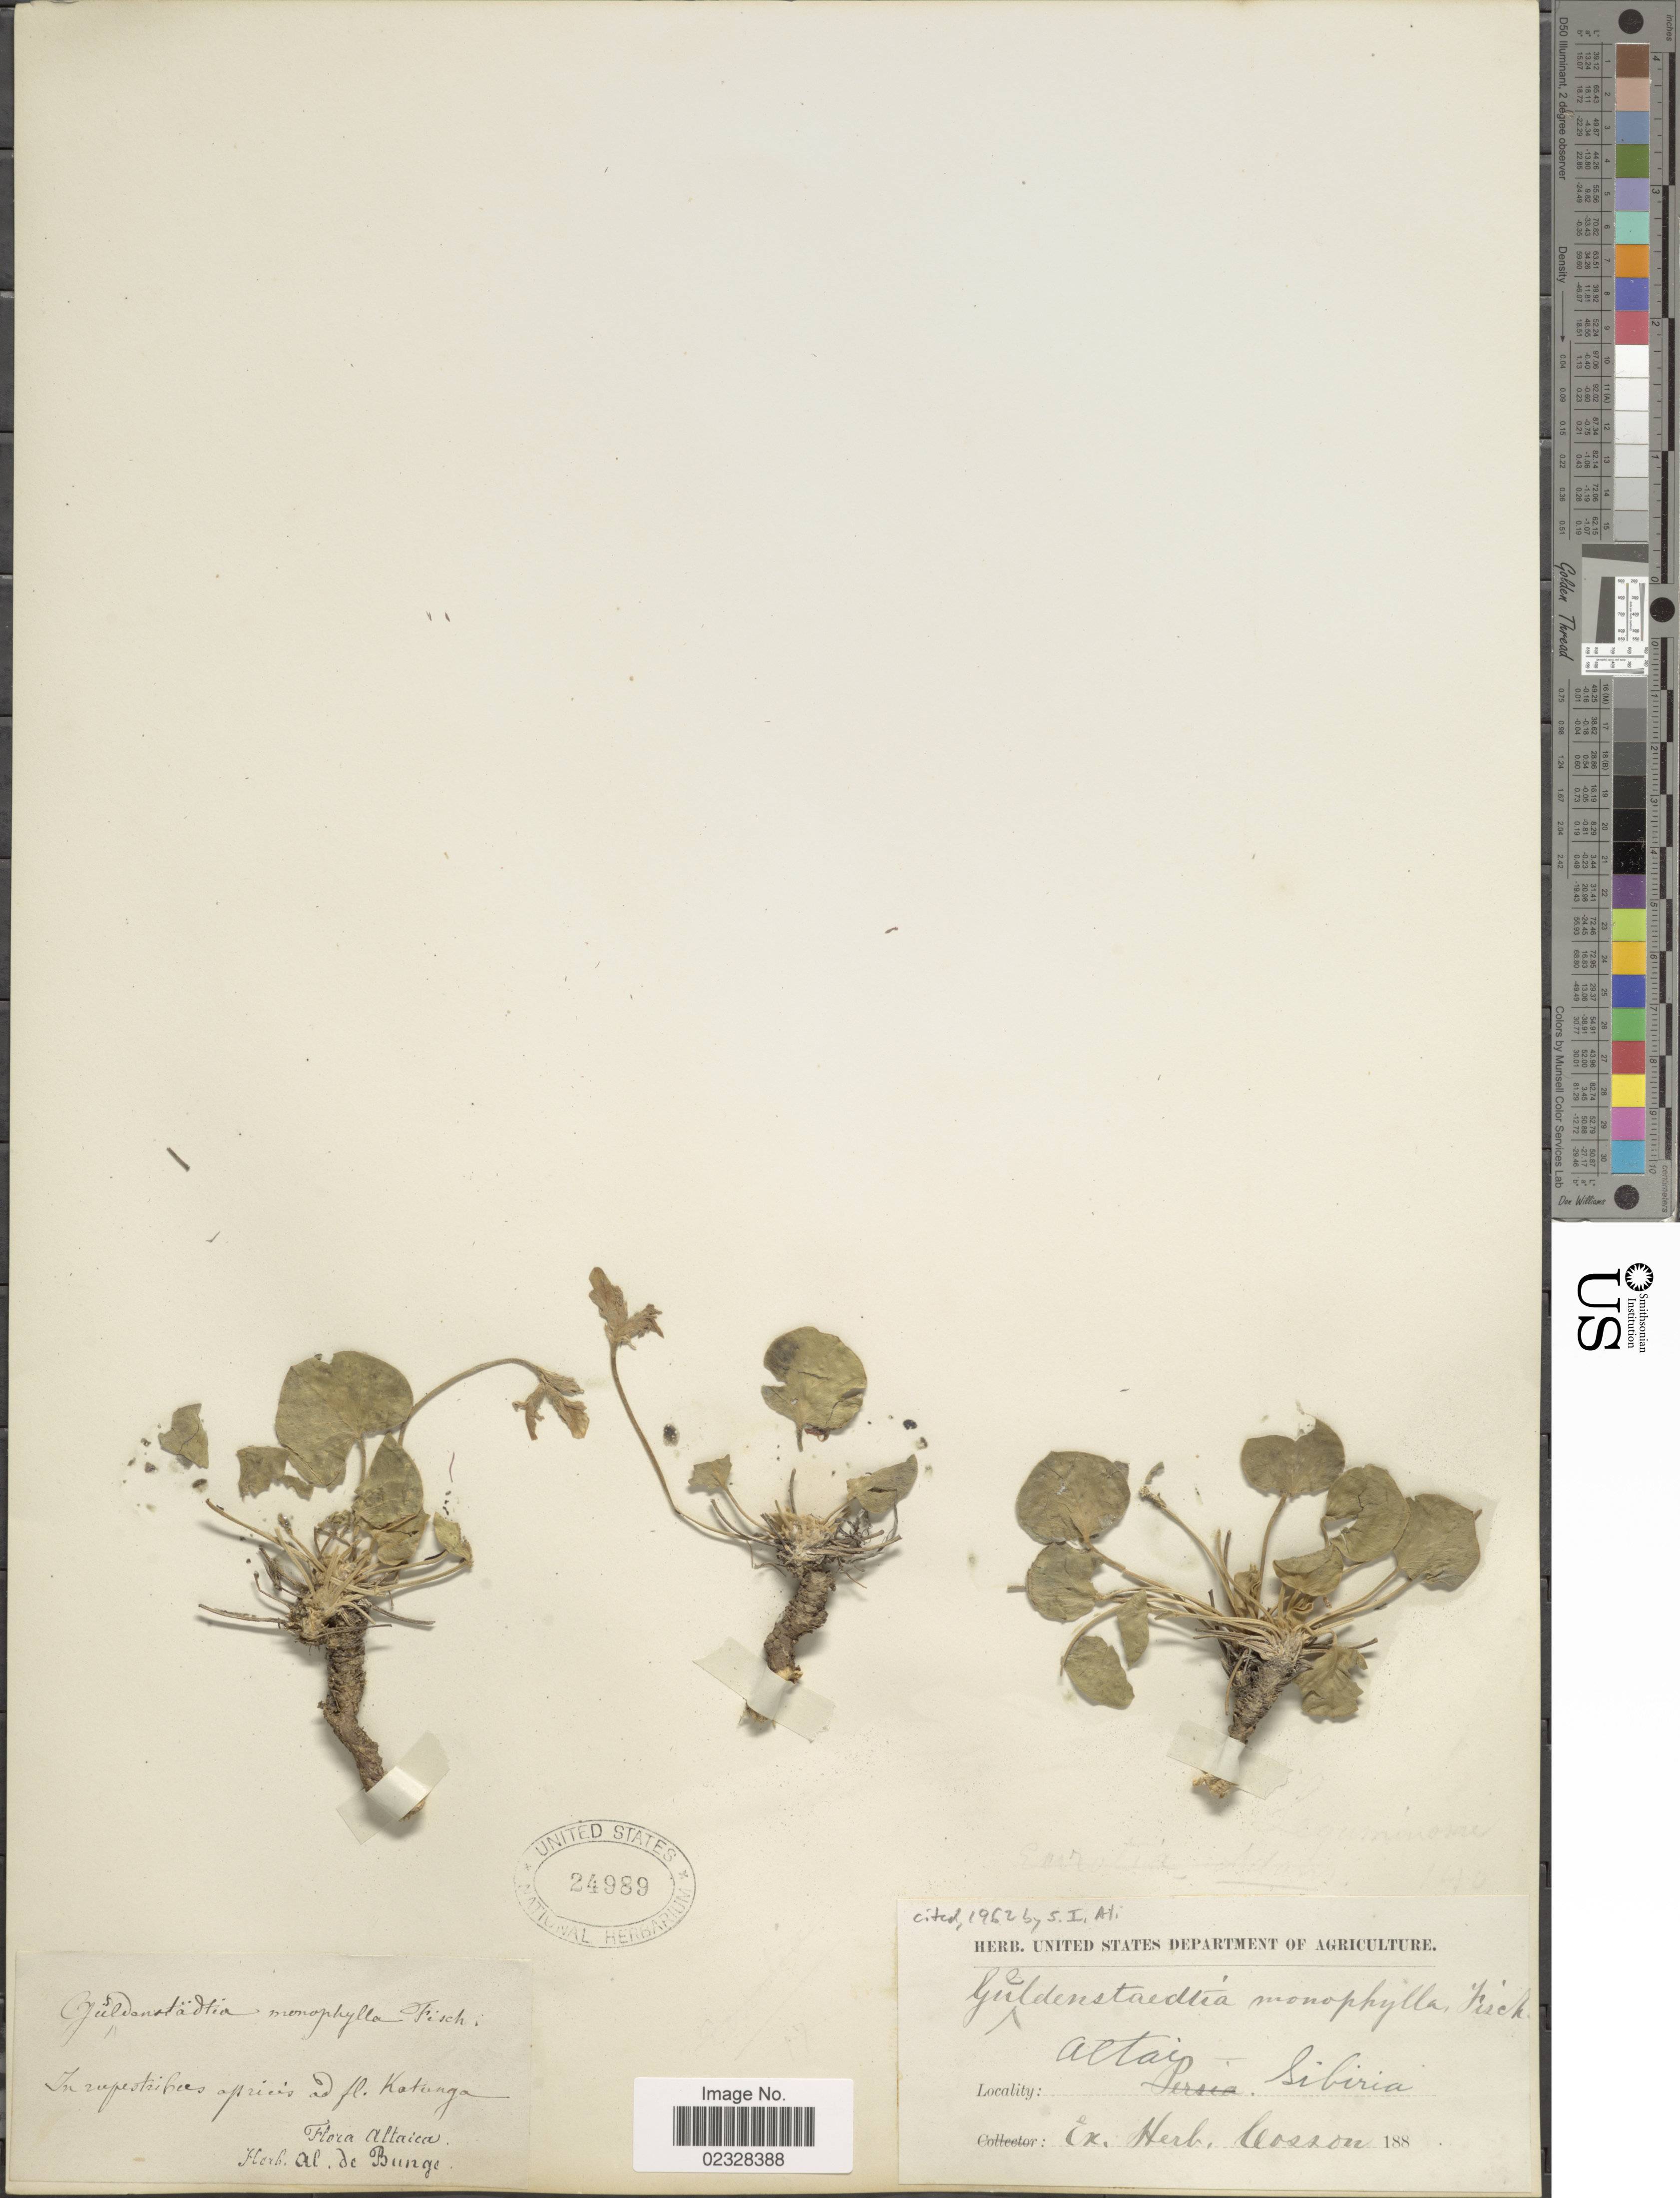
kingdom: Plantae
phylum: Tracheophyta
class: Magnoliopsida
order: Fabales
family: Fabaceae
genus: Gueldenstaedtia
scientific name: Gueldenstaedtia monophylla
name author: Fisch.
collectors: ex herb. Al. de Bung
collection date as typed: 188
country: Russian Federation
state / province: Irkutsk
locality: In rupestribus apricis ad fl. Katanga, Flora Altaica, Siberia.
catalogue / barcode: US 24989